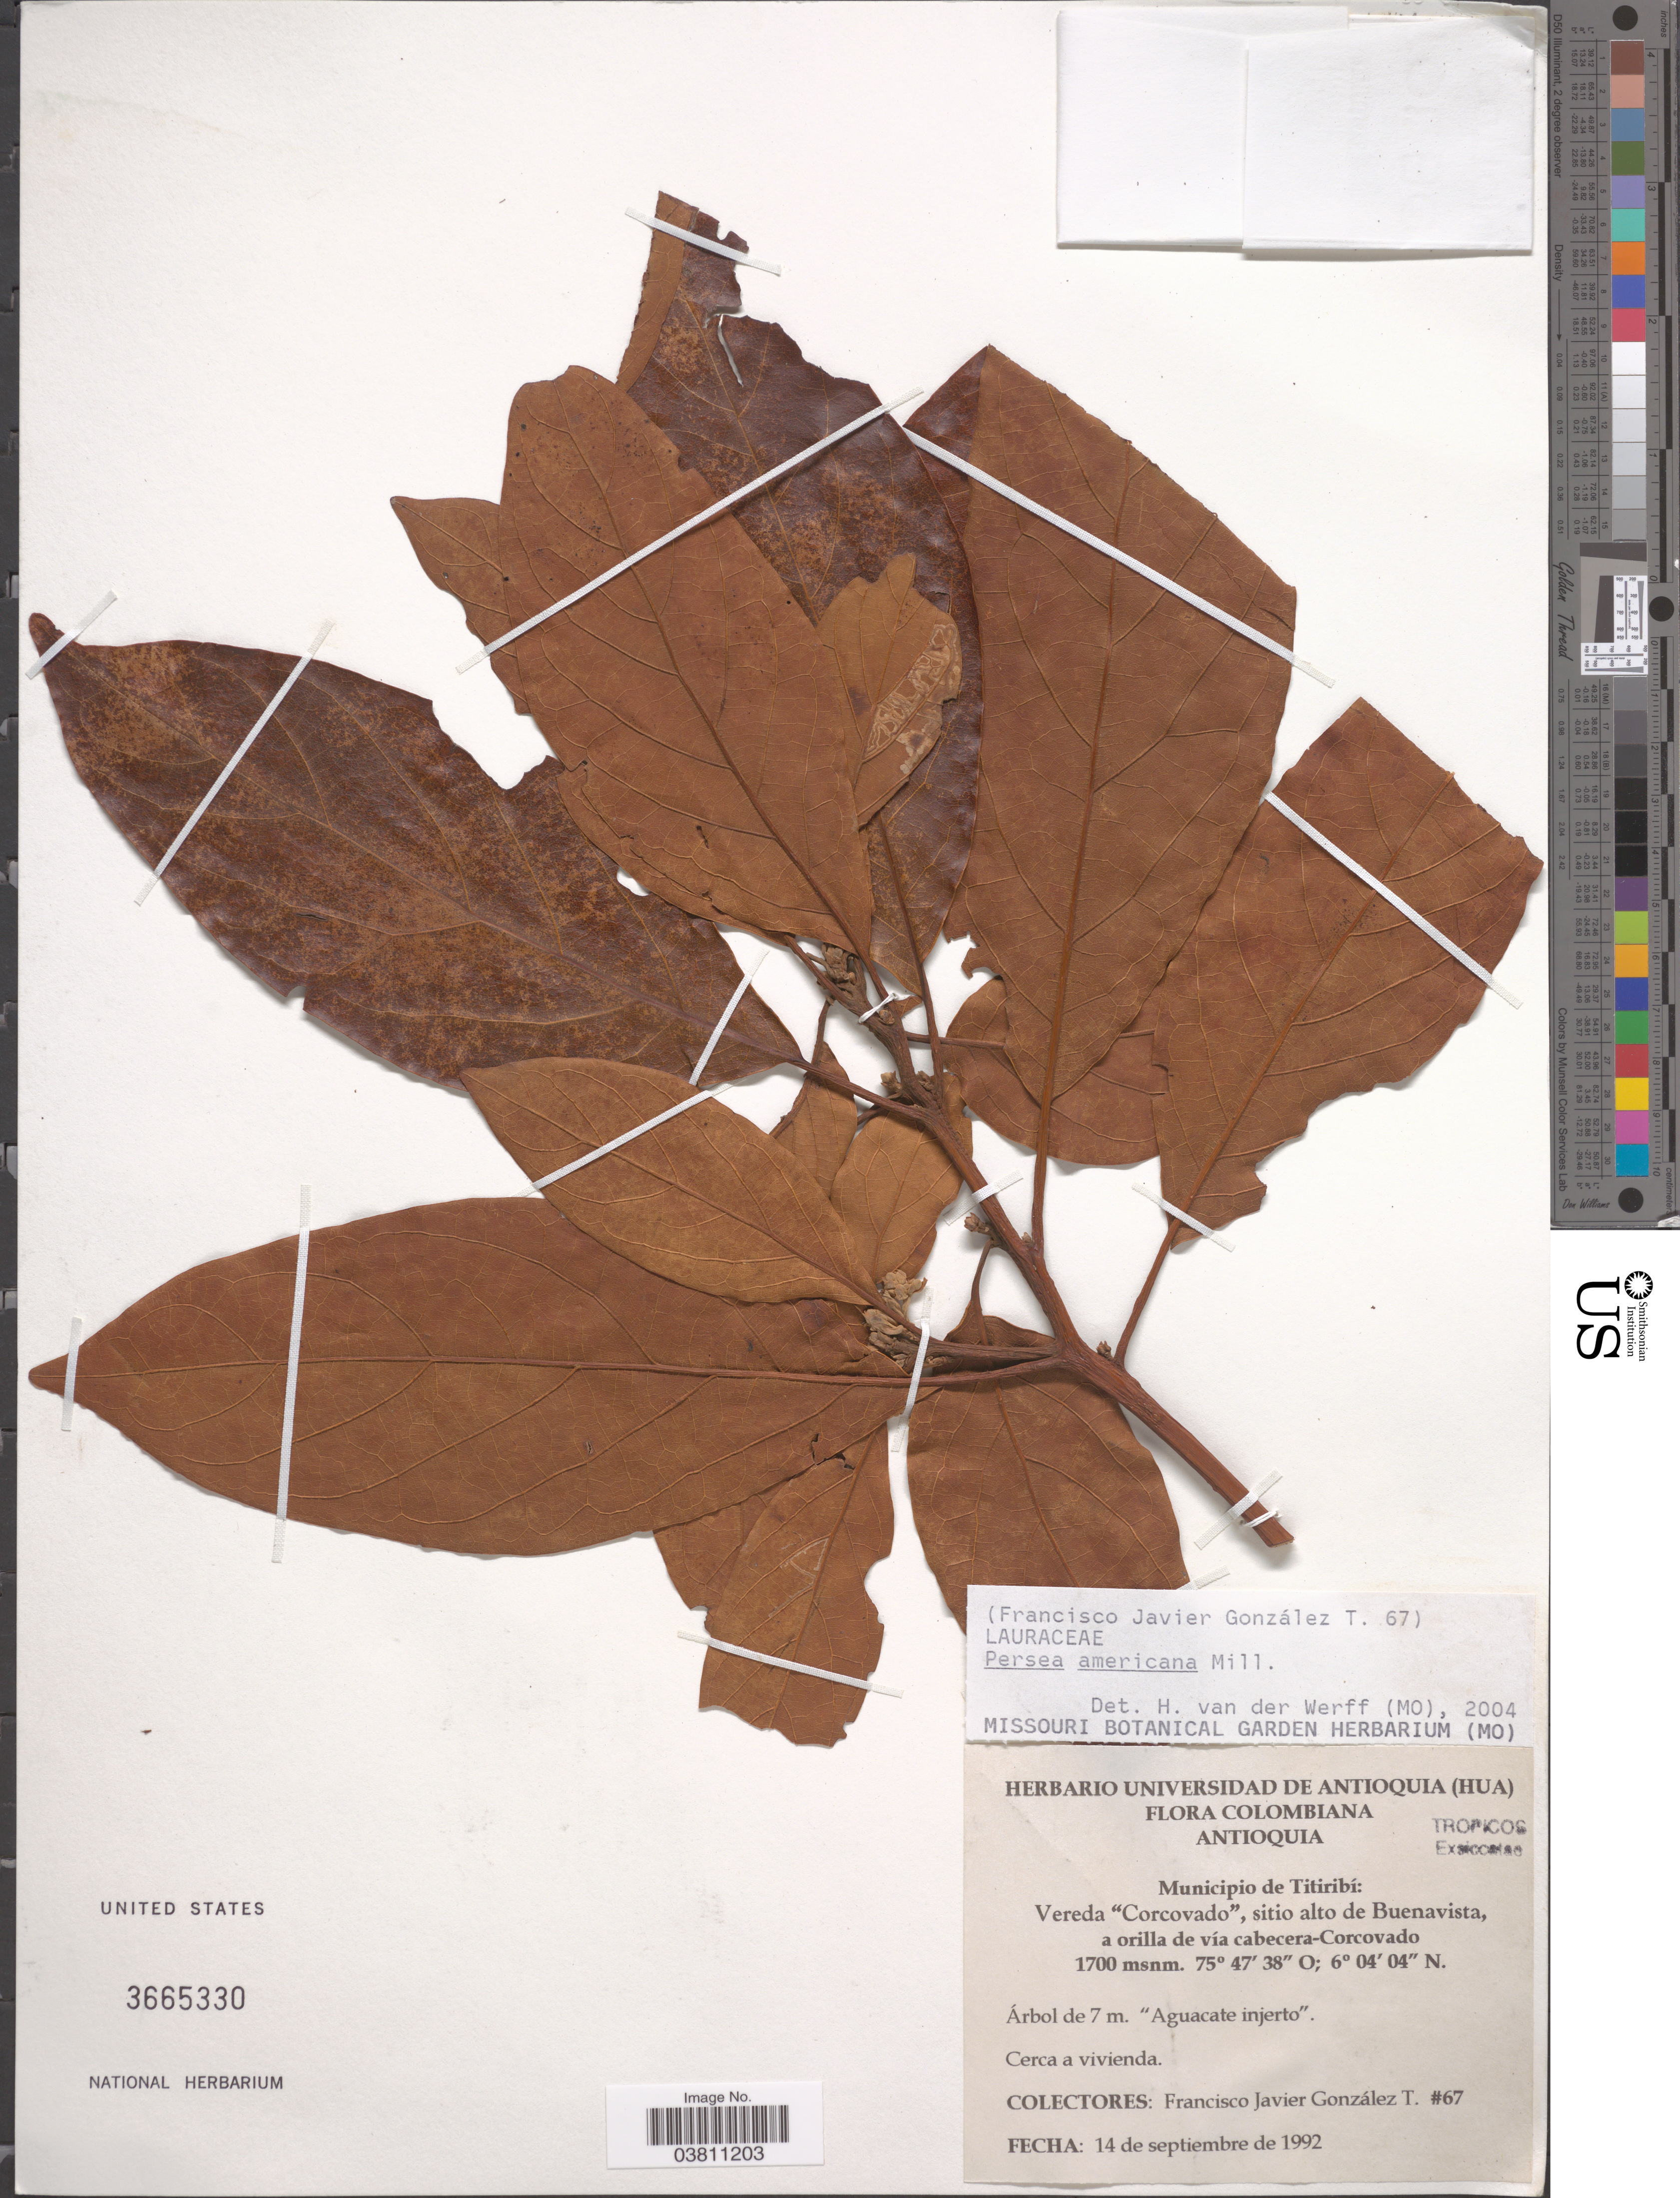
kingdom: Plantae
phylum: Tracheophyta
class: Magnoliopsida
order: Laurales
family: Lauraceae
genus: Persea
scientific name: Persea americana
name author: Mill.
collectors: F. González T.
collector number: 67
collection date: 1992-09-14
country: Colombia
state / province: Antioquia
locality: Municipio de Titiribí: Vereda "Corcovado", sitio alto de Buenavista, a orilla de vía cabecera-Corcovado.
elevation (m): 1700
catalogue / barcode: US 3665330